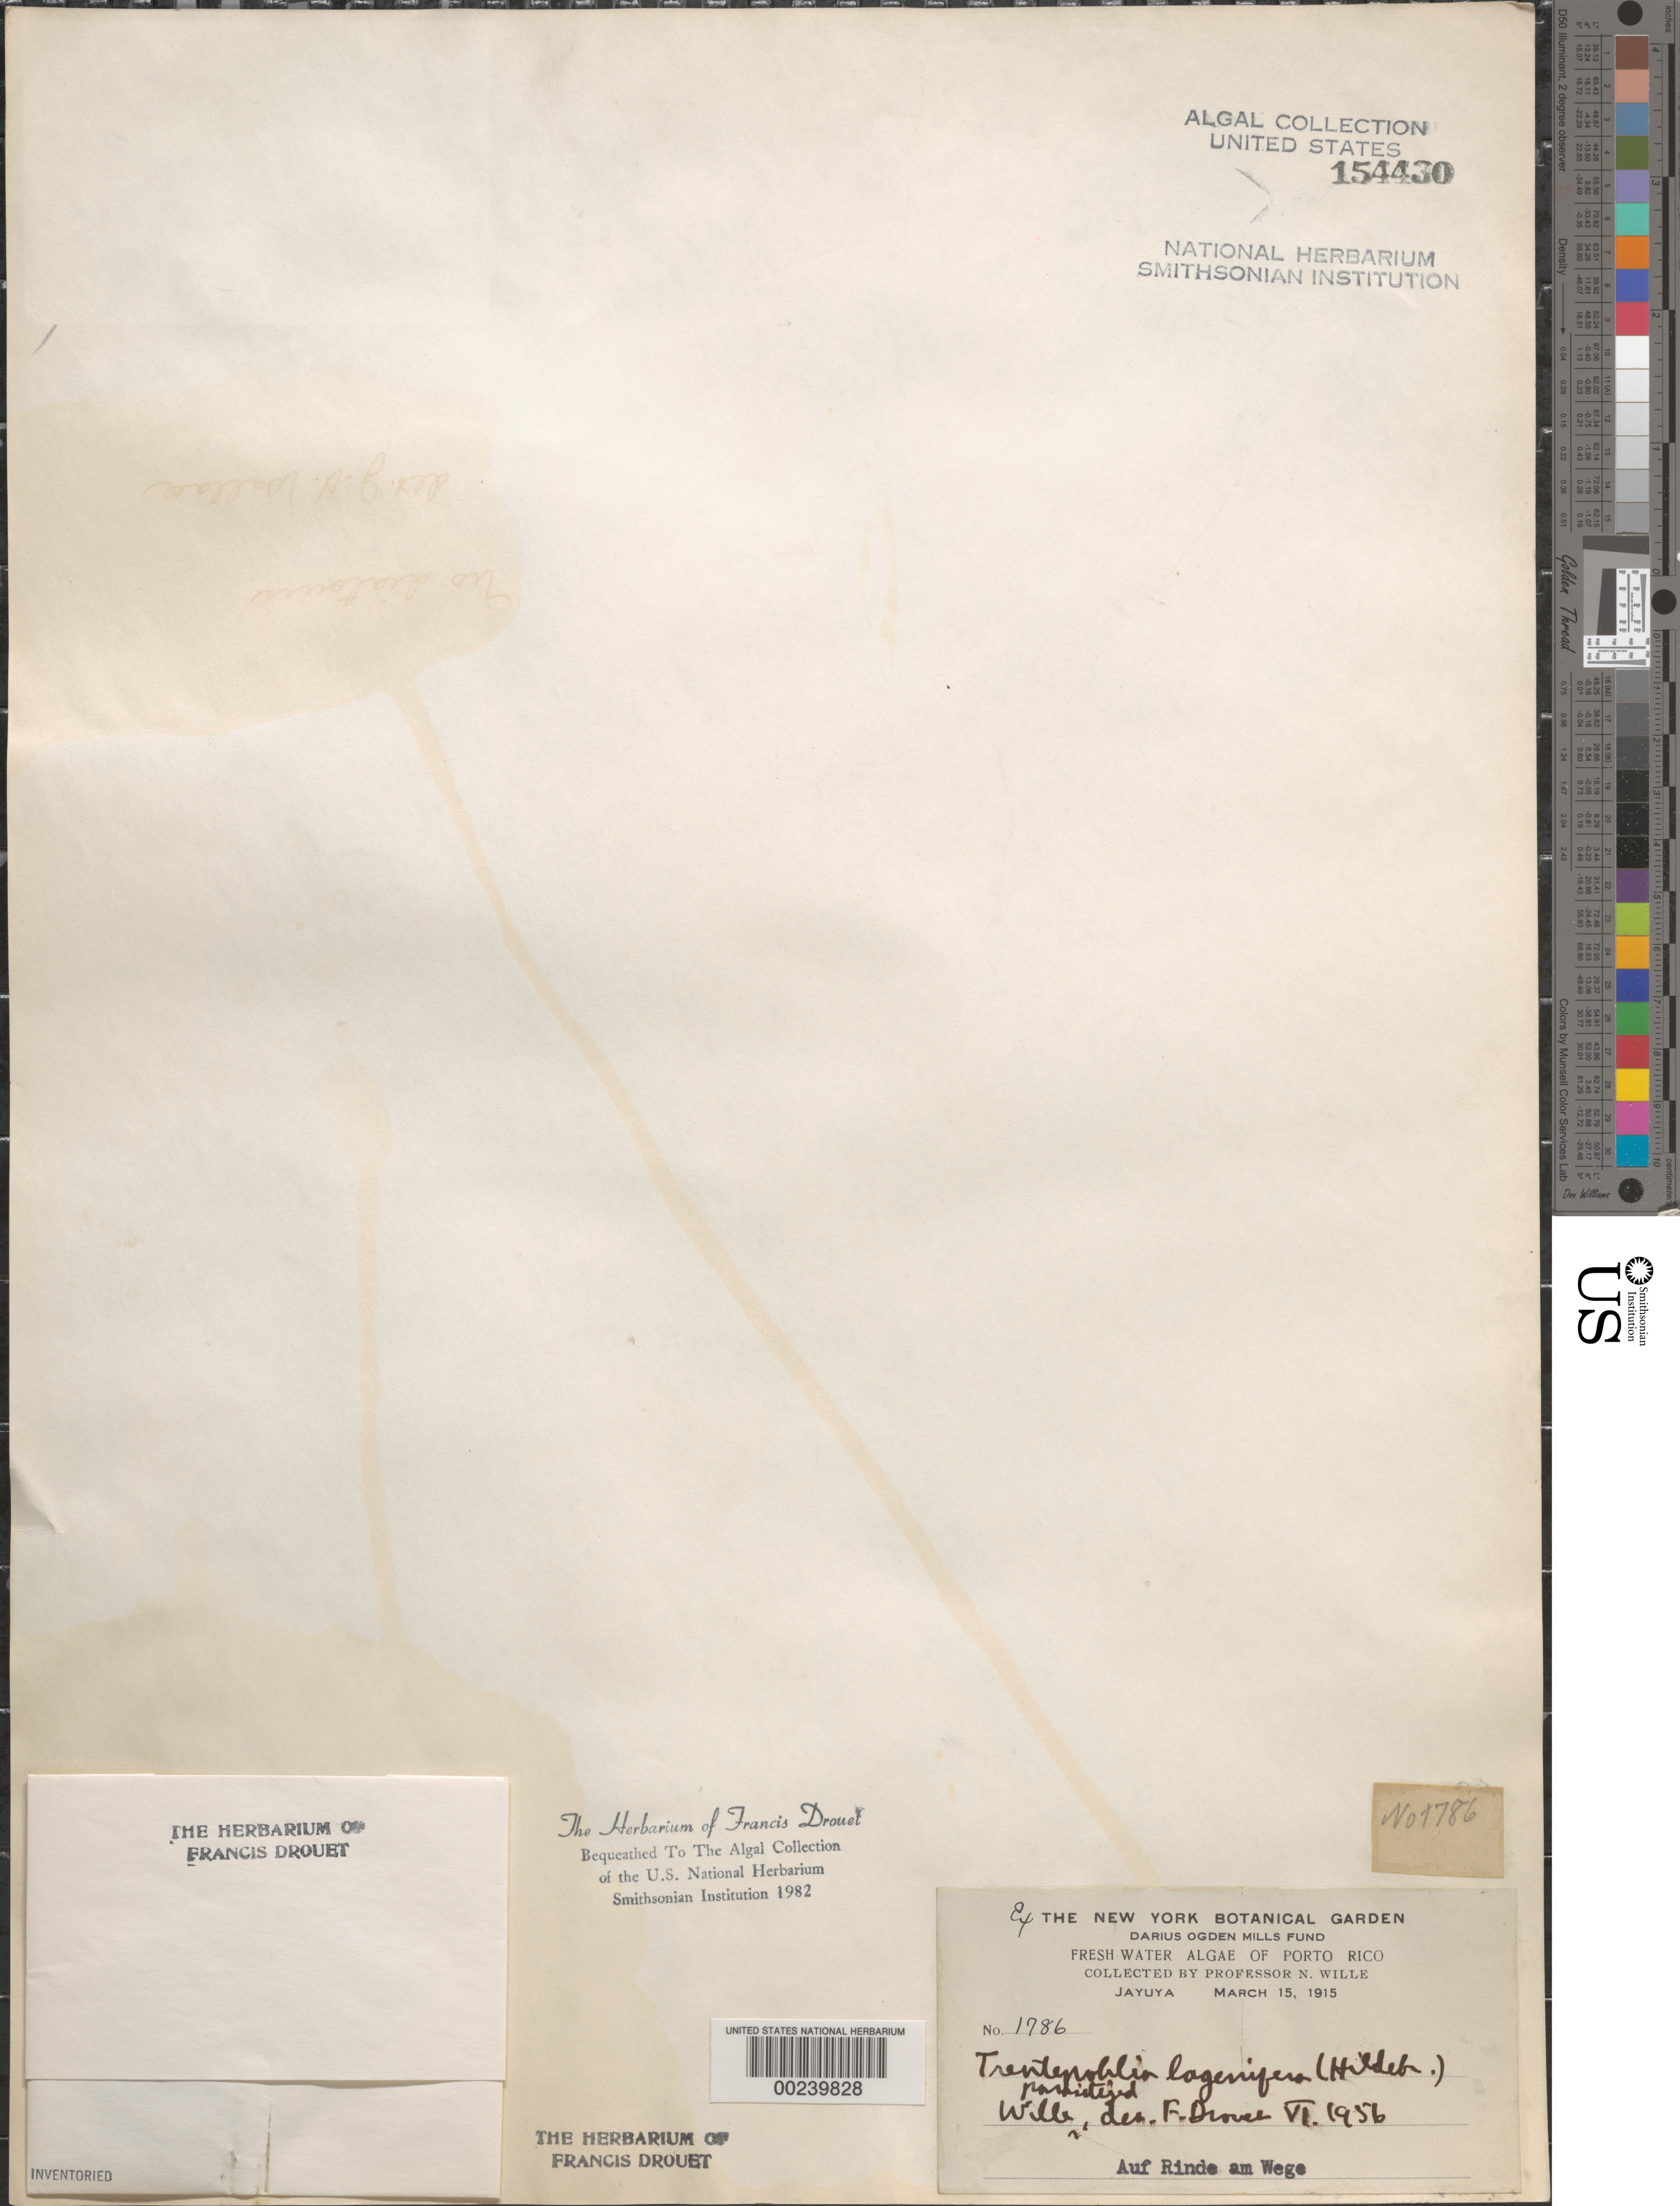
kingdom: Plantae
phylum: Chlorophyta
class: Ulvophyceae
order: Trentepohliales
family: Trentepohliaceae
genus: Printzina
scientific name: Printzina lagenifera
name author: (Hildebrand) R.H. Thompson & Wujek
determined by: Algae name updating Project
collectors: N. Wille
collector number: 1786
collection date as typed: March 15, 1915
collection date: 1915-03-15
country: Puerto Rico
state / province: Jayuya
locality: Jayuya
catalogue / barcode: US 154430